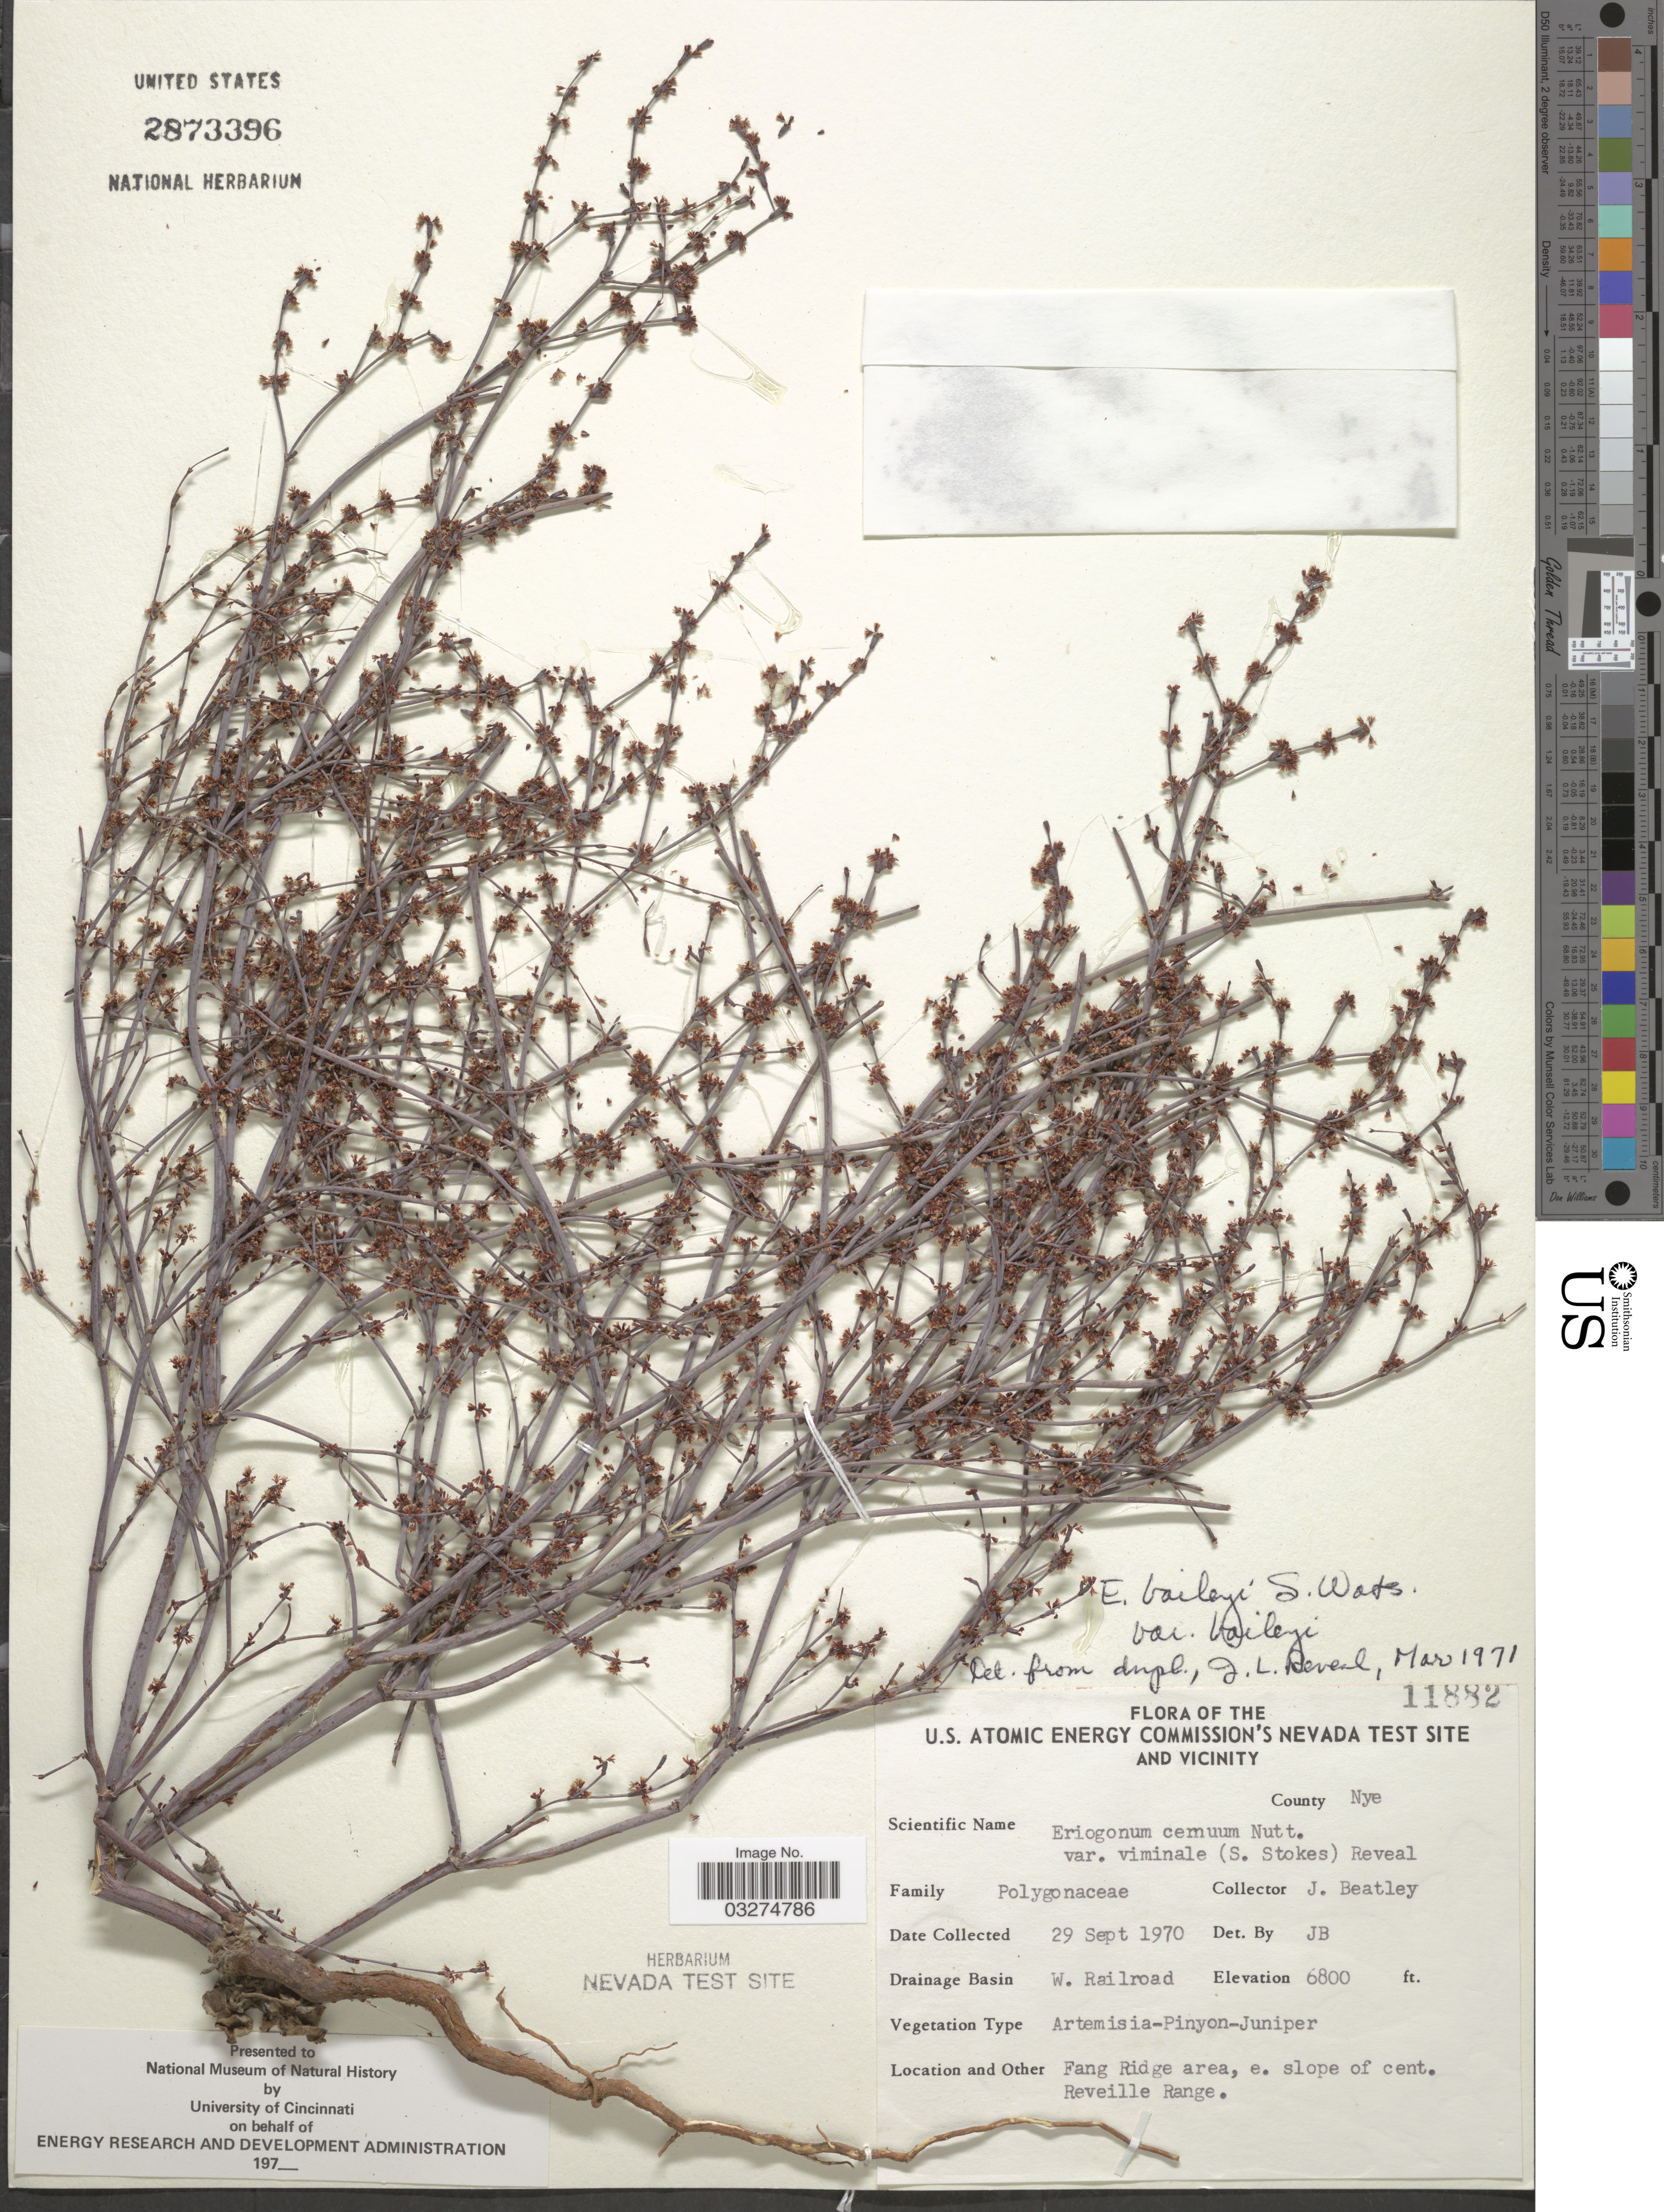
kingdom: Plantae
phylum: Tracheophyta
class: Magnoliopsida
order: Caryophyllales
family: Polygonaceae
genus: Eriogonum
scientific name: Eriogonum baileyi var. baileyi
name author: S. Watson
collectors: J. C. Beatley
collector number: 11882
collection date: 1970-09-29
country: United States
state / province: Nevada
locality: U.S. Atomic Energy Commission's Nevada Test Site and Vicinity. County Nye. Drainage Basin W. Railroad. Fang Ridge area, e. slope of cent. Reveille Range.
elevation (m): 2073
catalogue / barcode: US 2873396